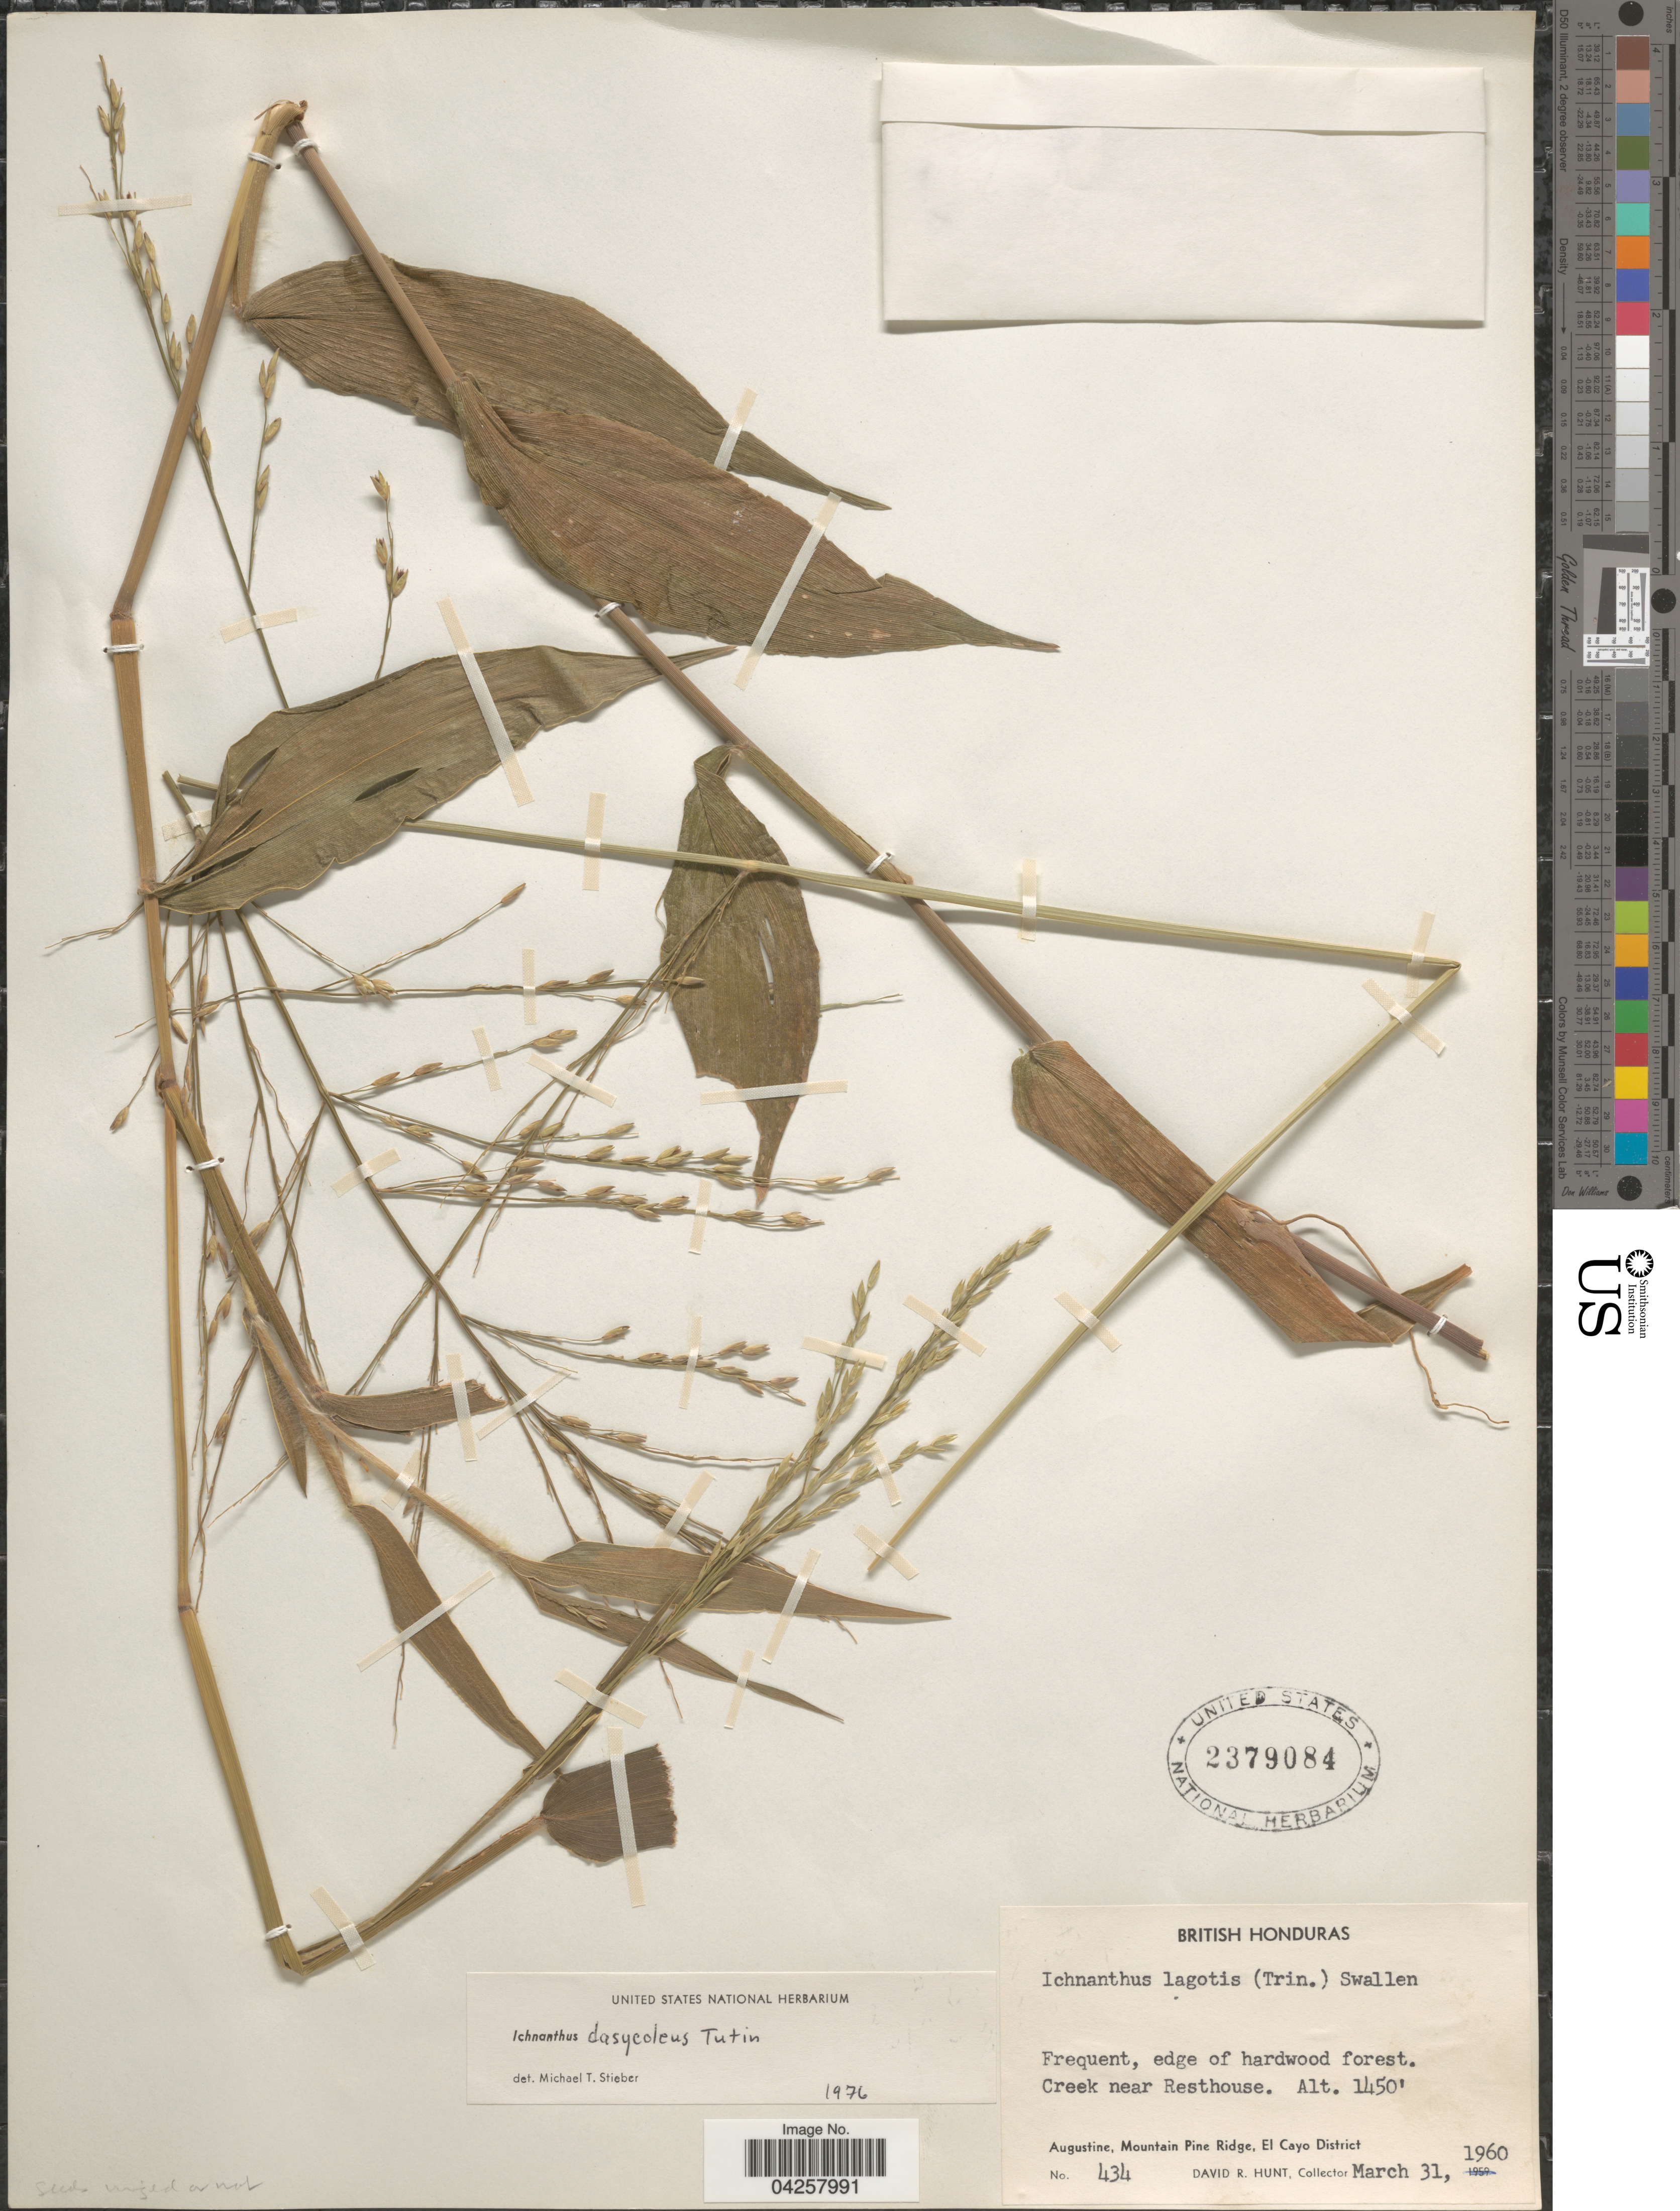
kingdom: Plantae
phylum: Tracheophyta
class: Liliopsida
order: Poales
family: Poaceae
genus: Ichnanthus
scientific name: Ichnanthus dasycoleus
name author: Tutin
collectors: D. R. Hunt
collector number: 434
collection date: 1960-03-31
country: Belize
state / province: Cayo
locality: British Honduras. Creek near Resthouse. Augustine, Mountain Pine Ridge, El Cayo District.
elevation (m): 442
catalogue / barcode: US 2379084